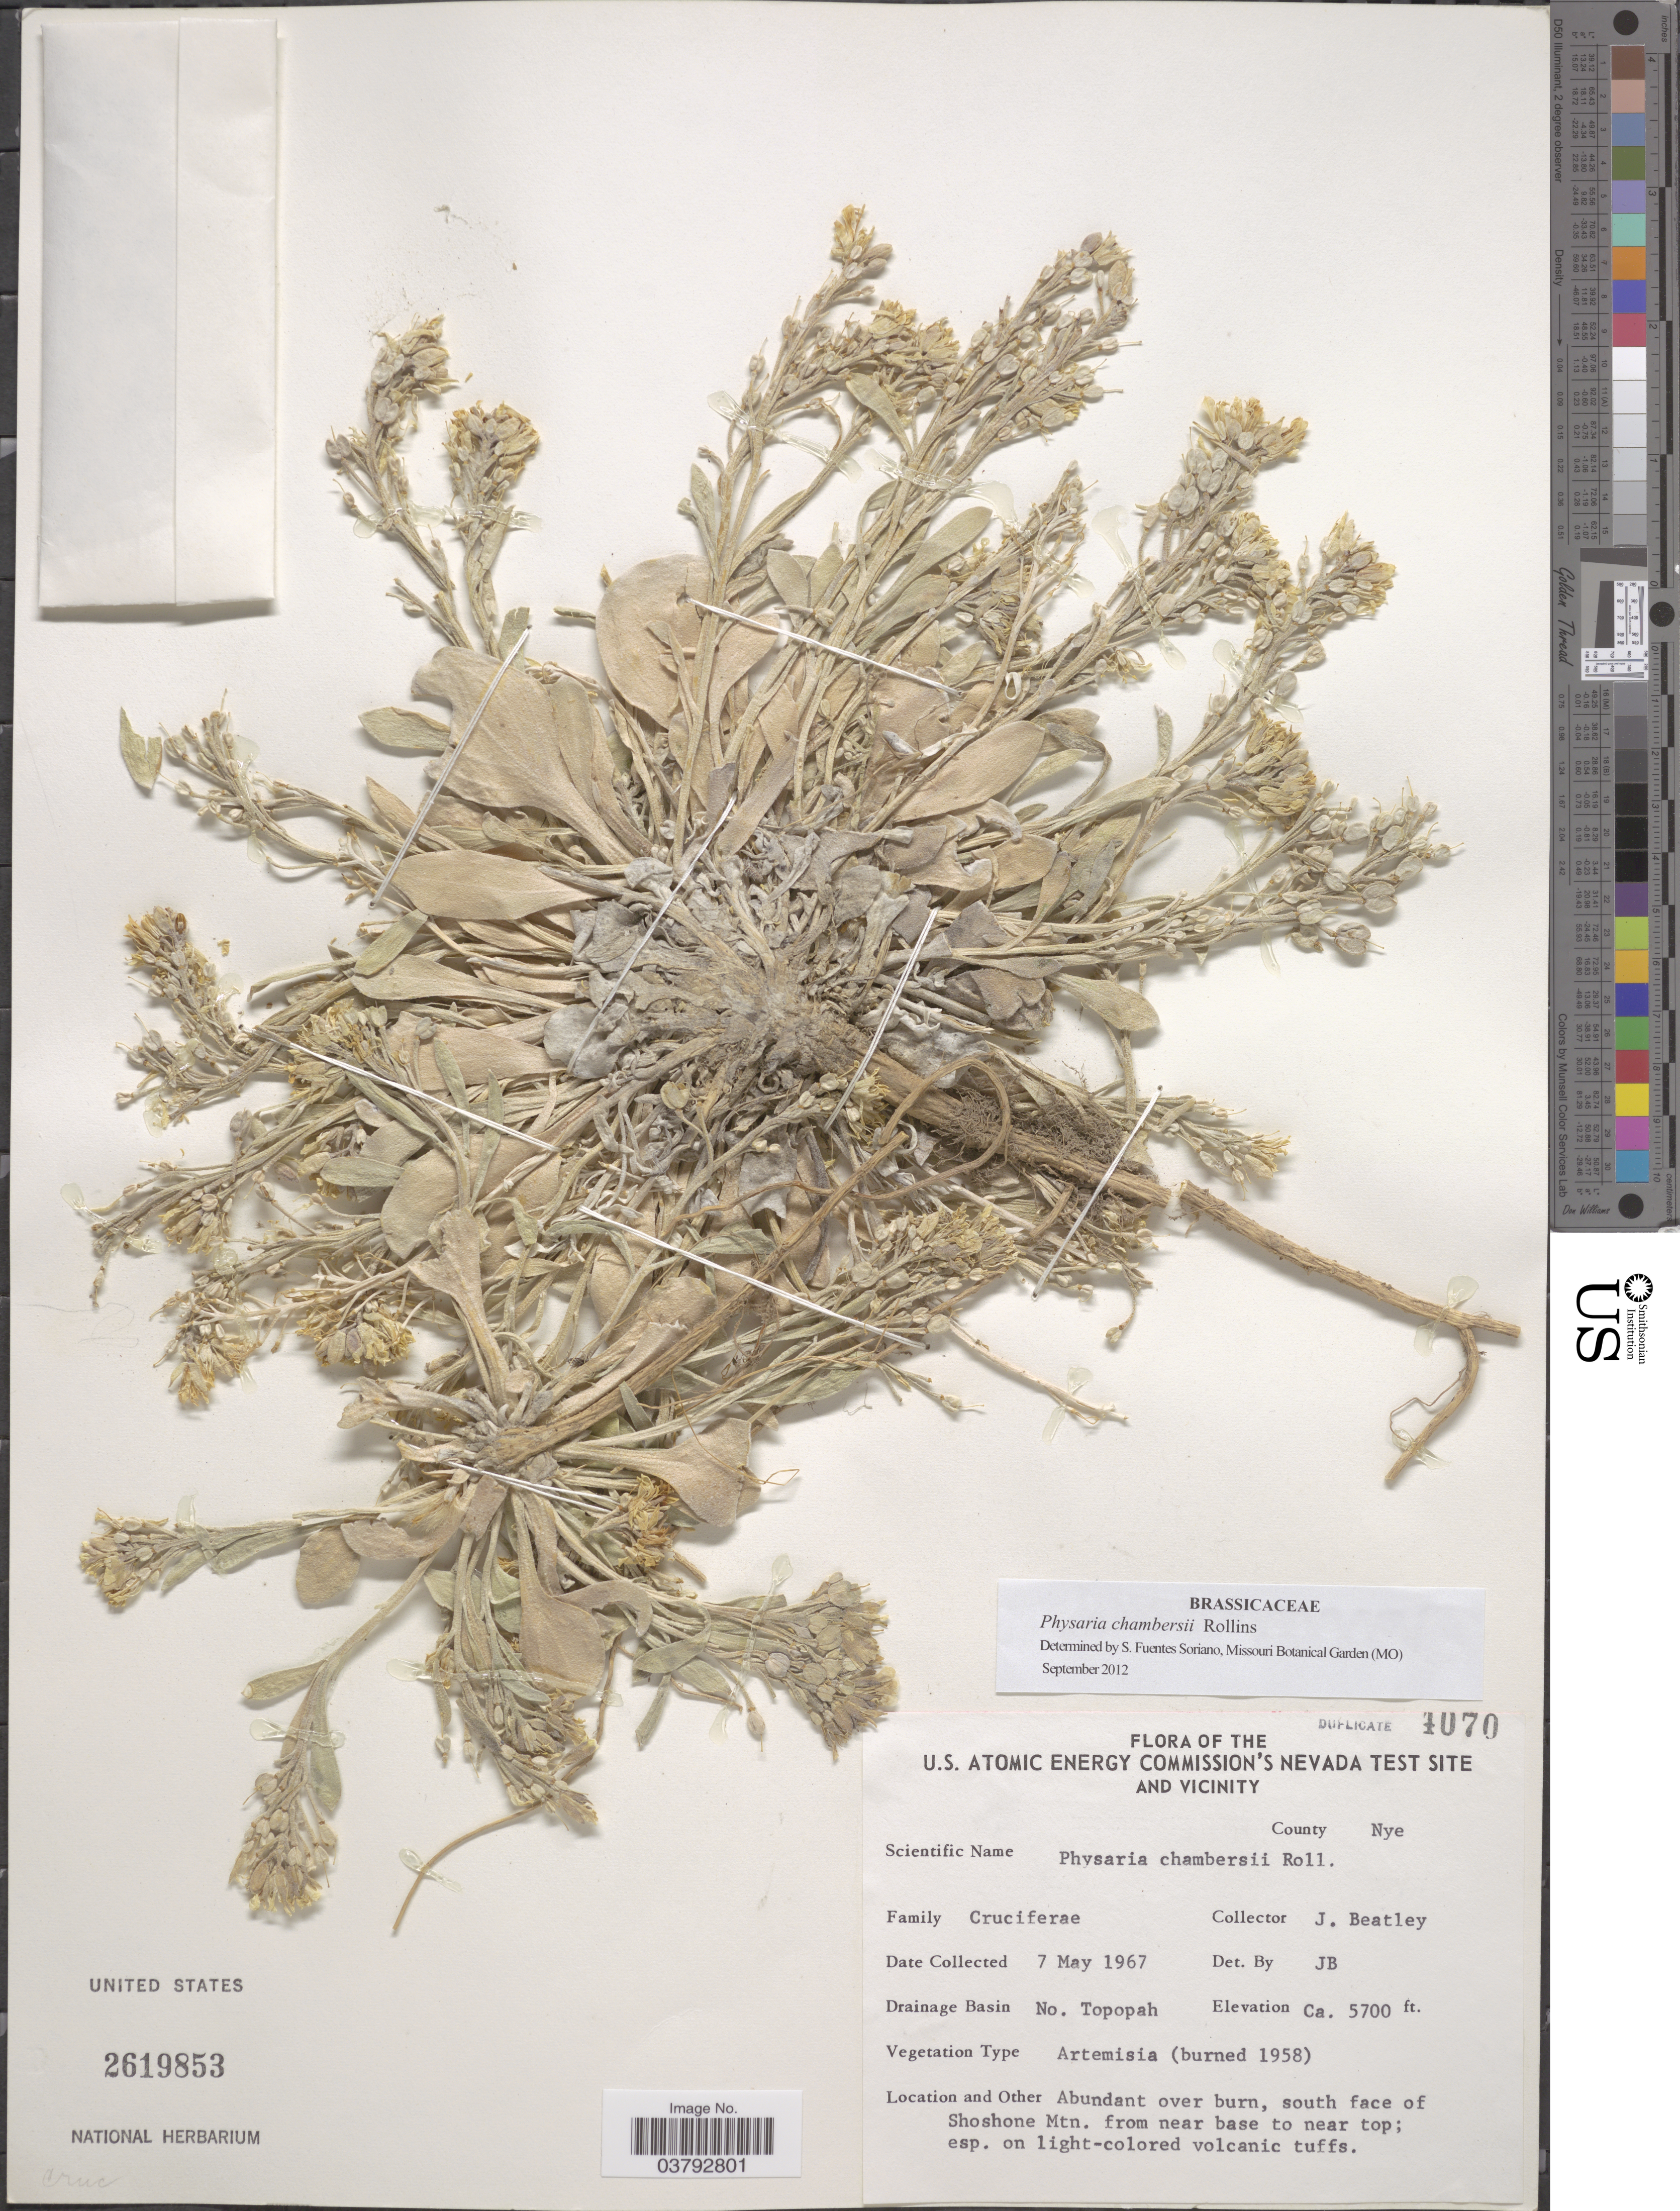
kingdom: Plantae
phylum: Tracheophyta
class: Magnoliopsida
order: Brassicales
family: Brassicaceae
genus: Physaria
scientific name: Physaria chambersii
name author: Rollins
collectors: J. C. Beatley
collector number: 1070*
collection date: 1967-05-07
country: United States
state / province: Nevada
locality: U. S. Atomic Energy Commission's Nevada Test Site and Vicinity. County Nye. Drainage Basin No. Topopah. South face of Shoshone Mtn. from near base to near top.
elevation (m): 1737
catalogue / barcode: US 2619853